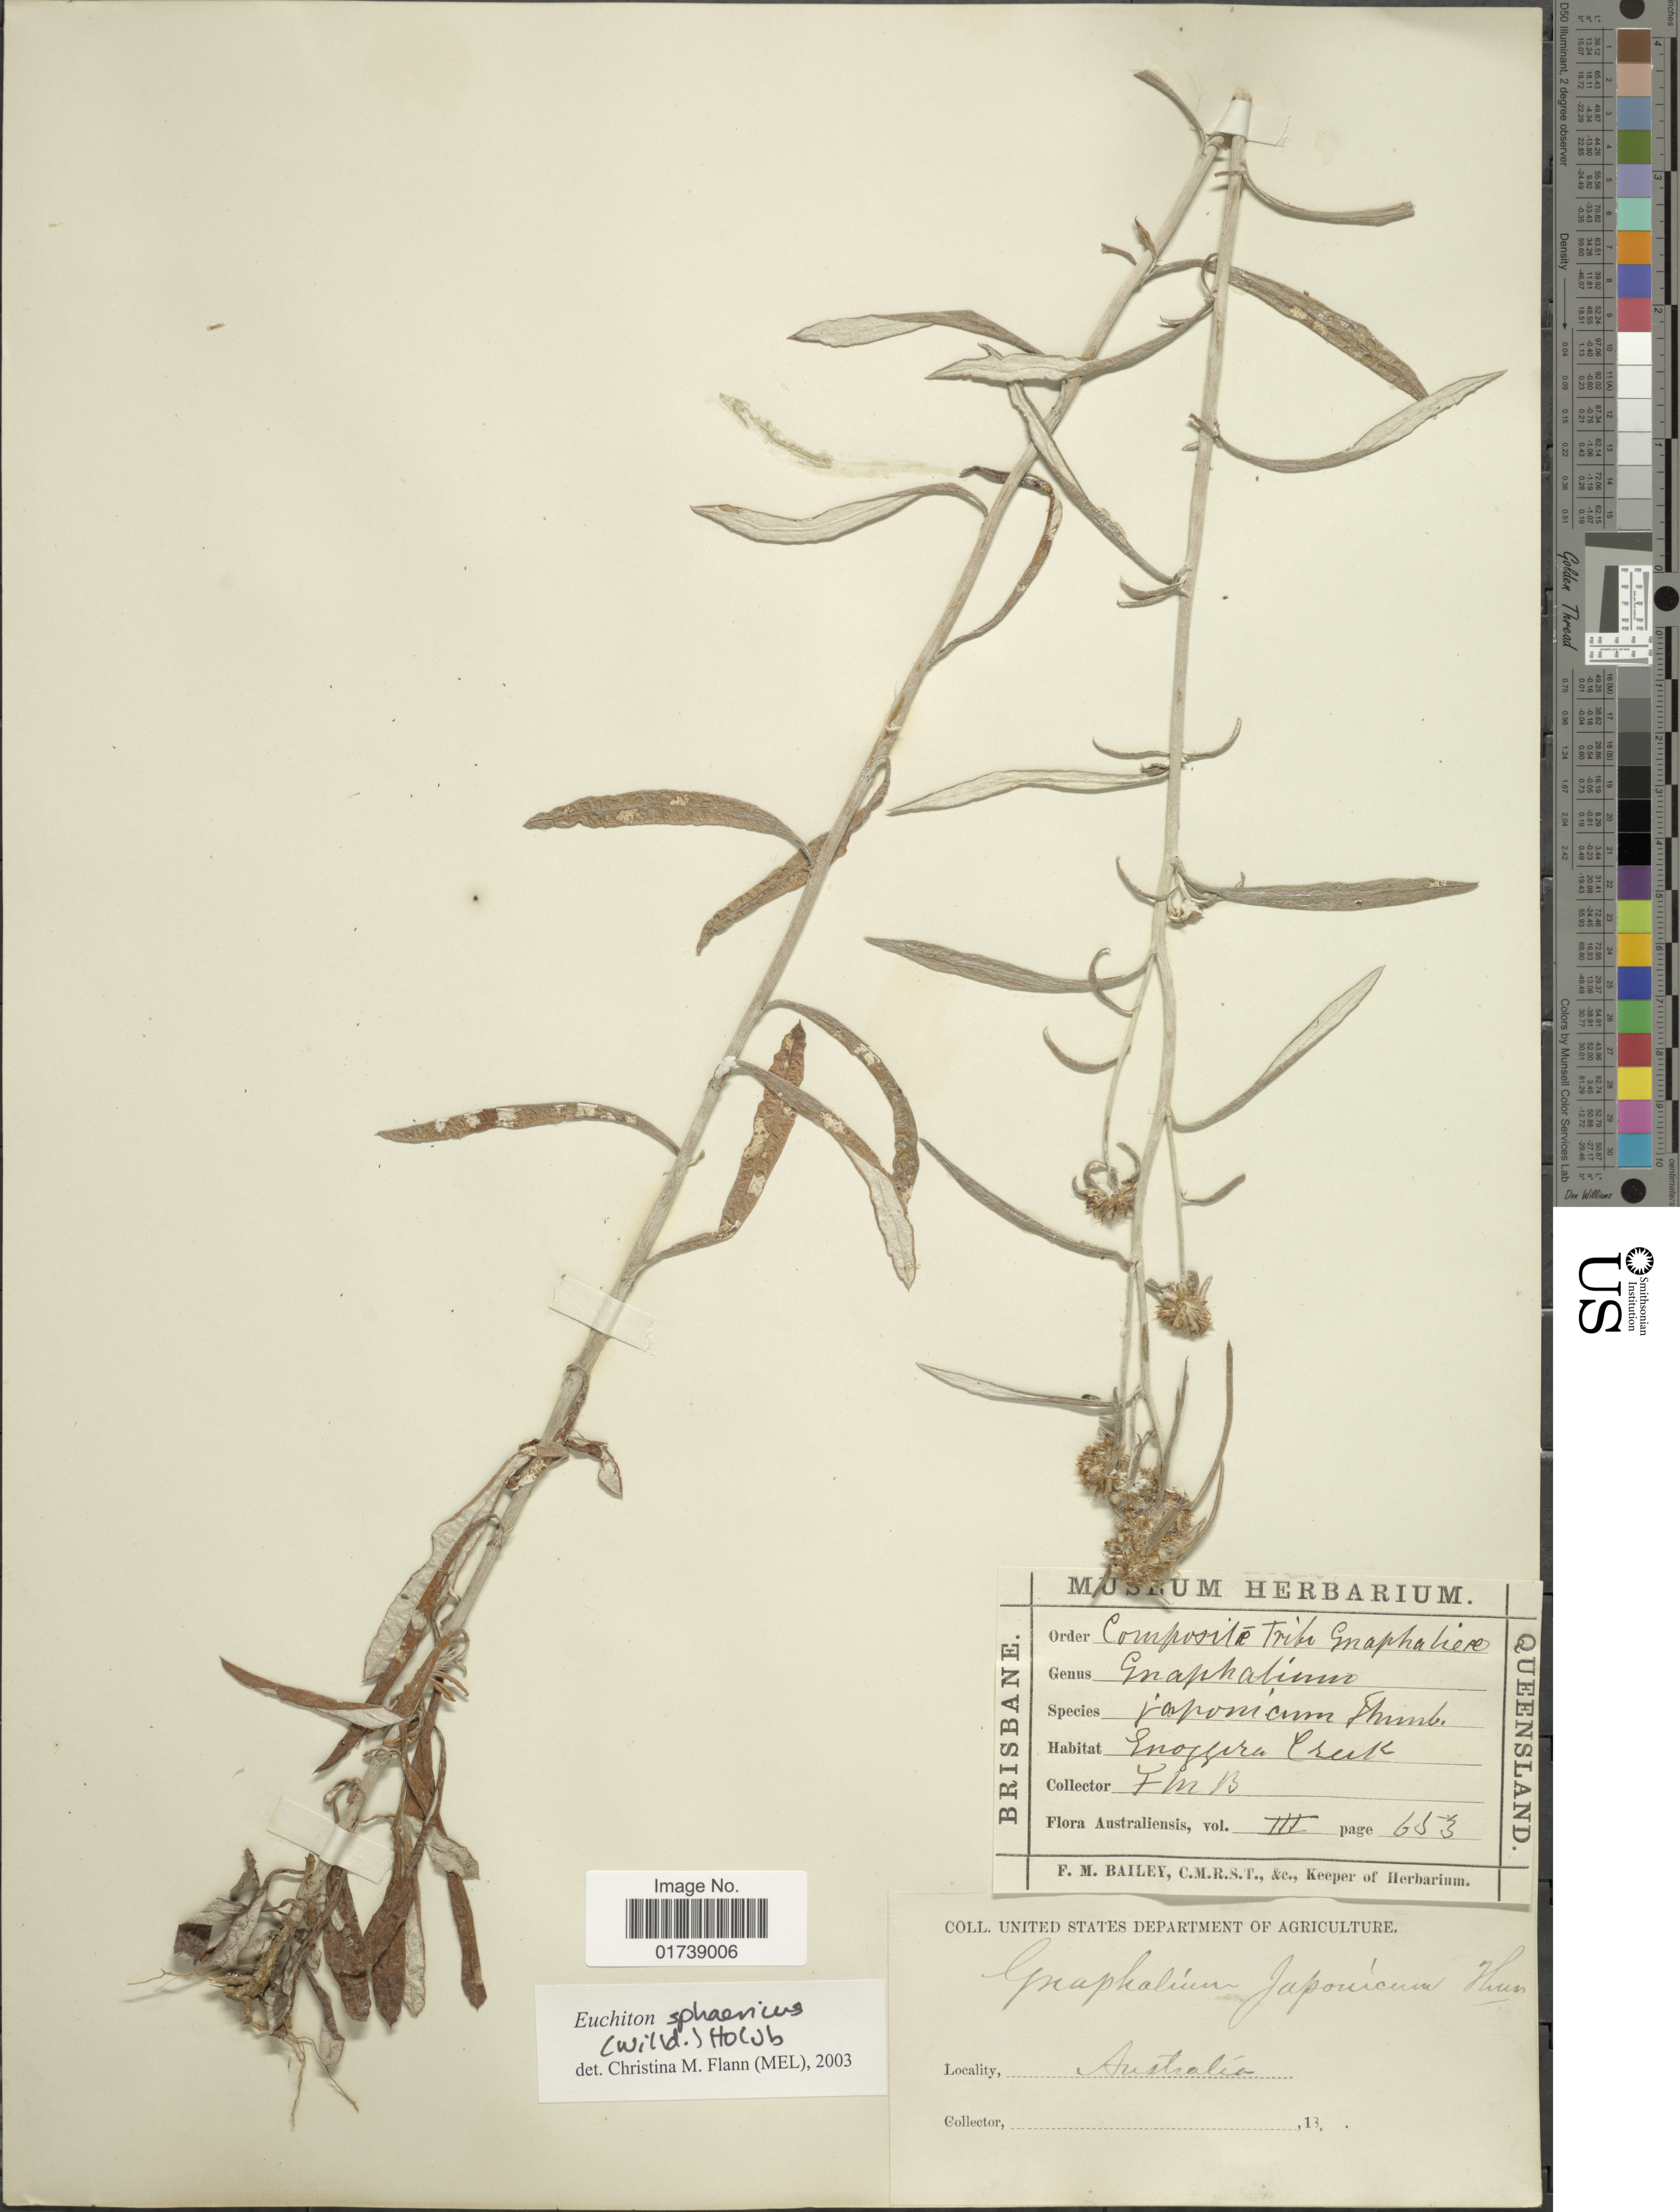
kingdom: Plantae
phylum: Tracheophyta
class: Magnoliopsida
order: Asterales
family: Asteraceae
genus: Euchiton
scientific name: Euchiton sphaericus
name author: (Willd.) Holub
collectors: F. M. Bailey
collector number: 653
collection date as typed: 18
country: Australia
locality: Enoggera Creek